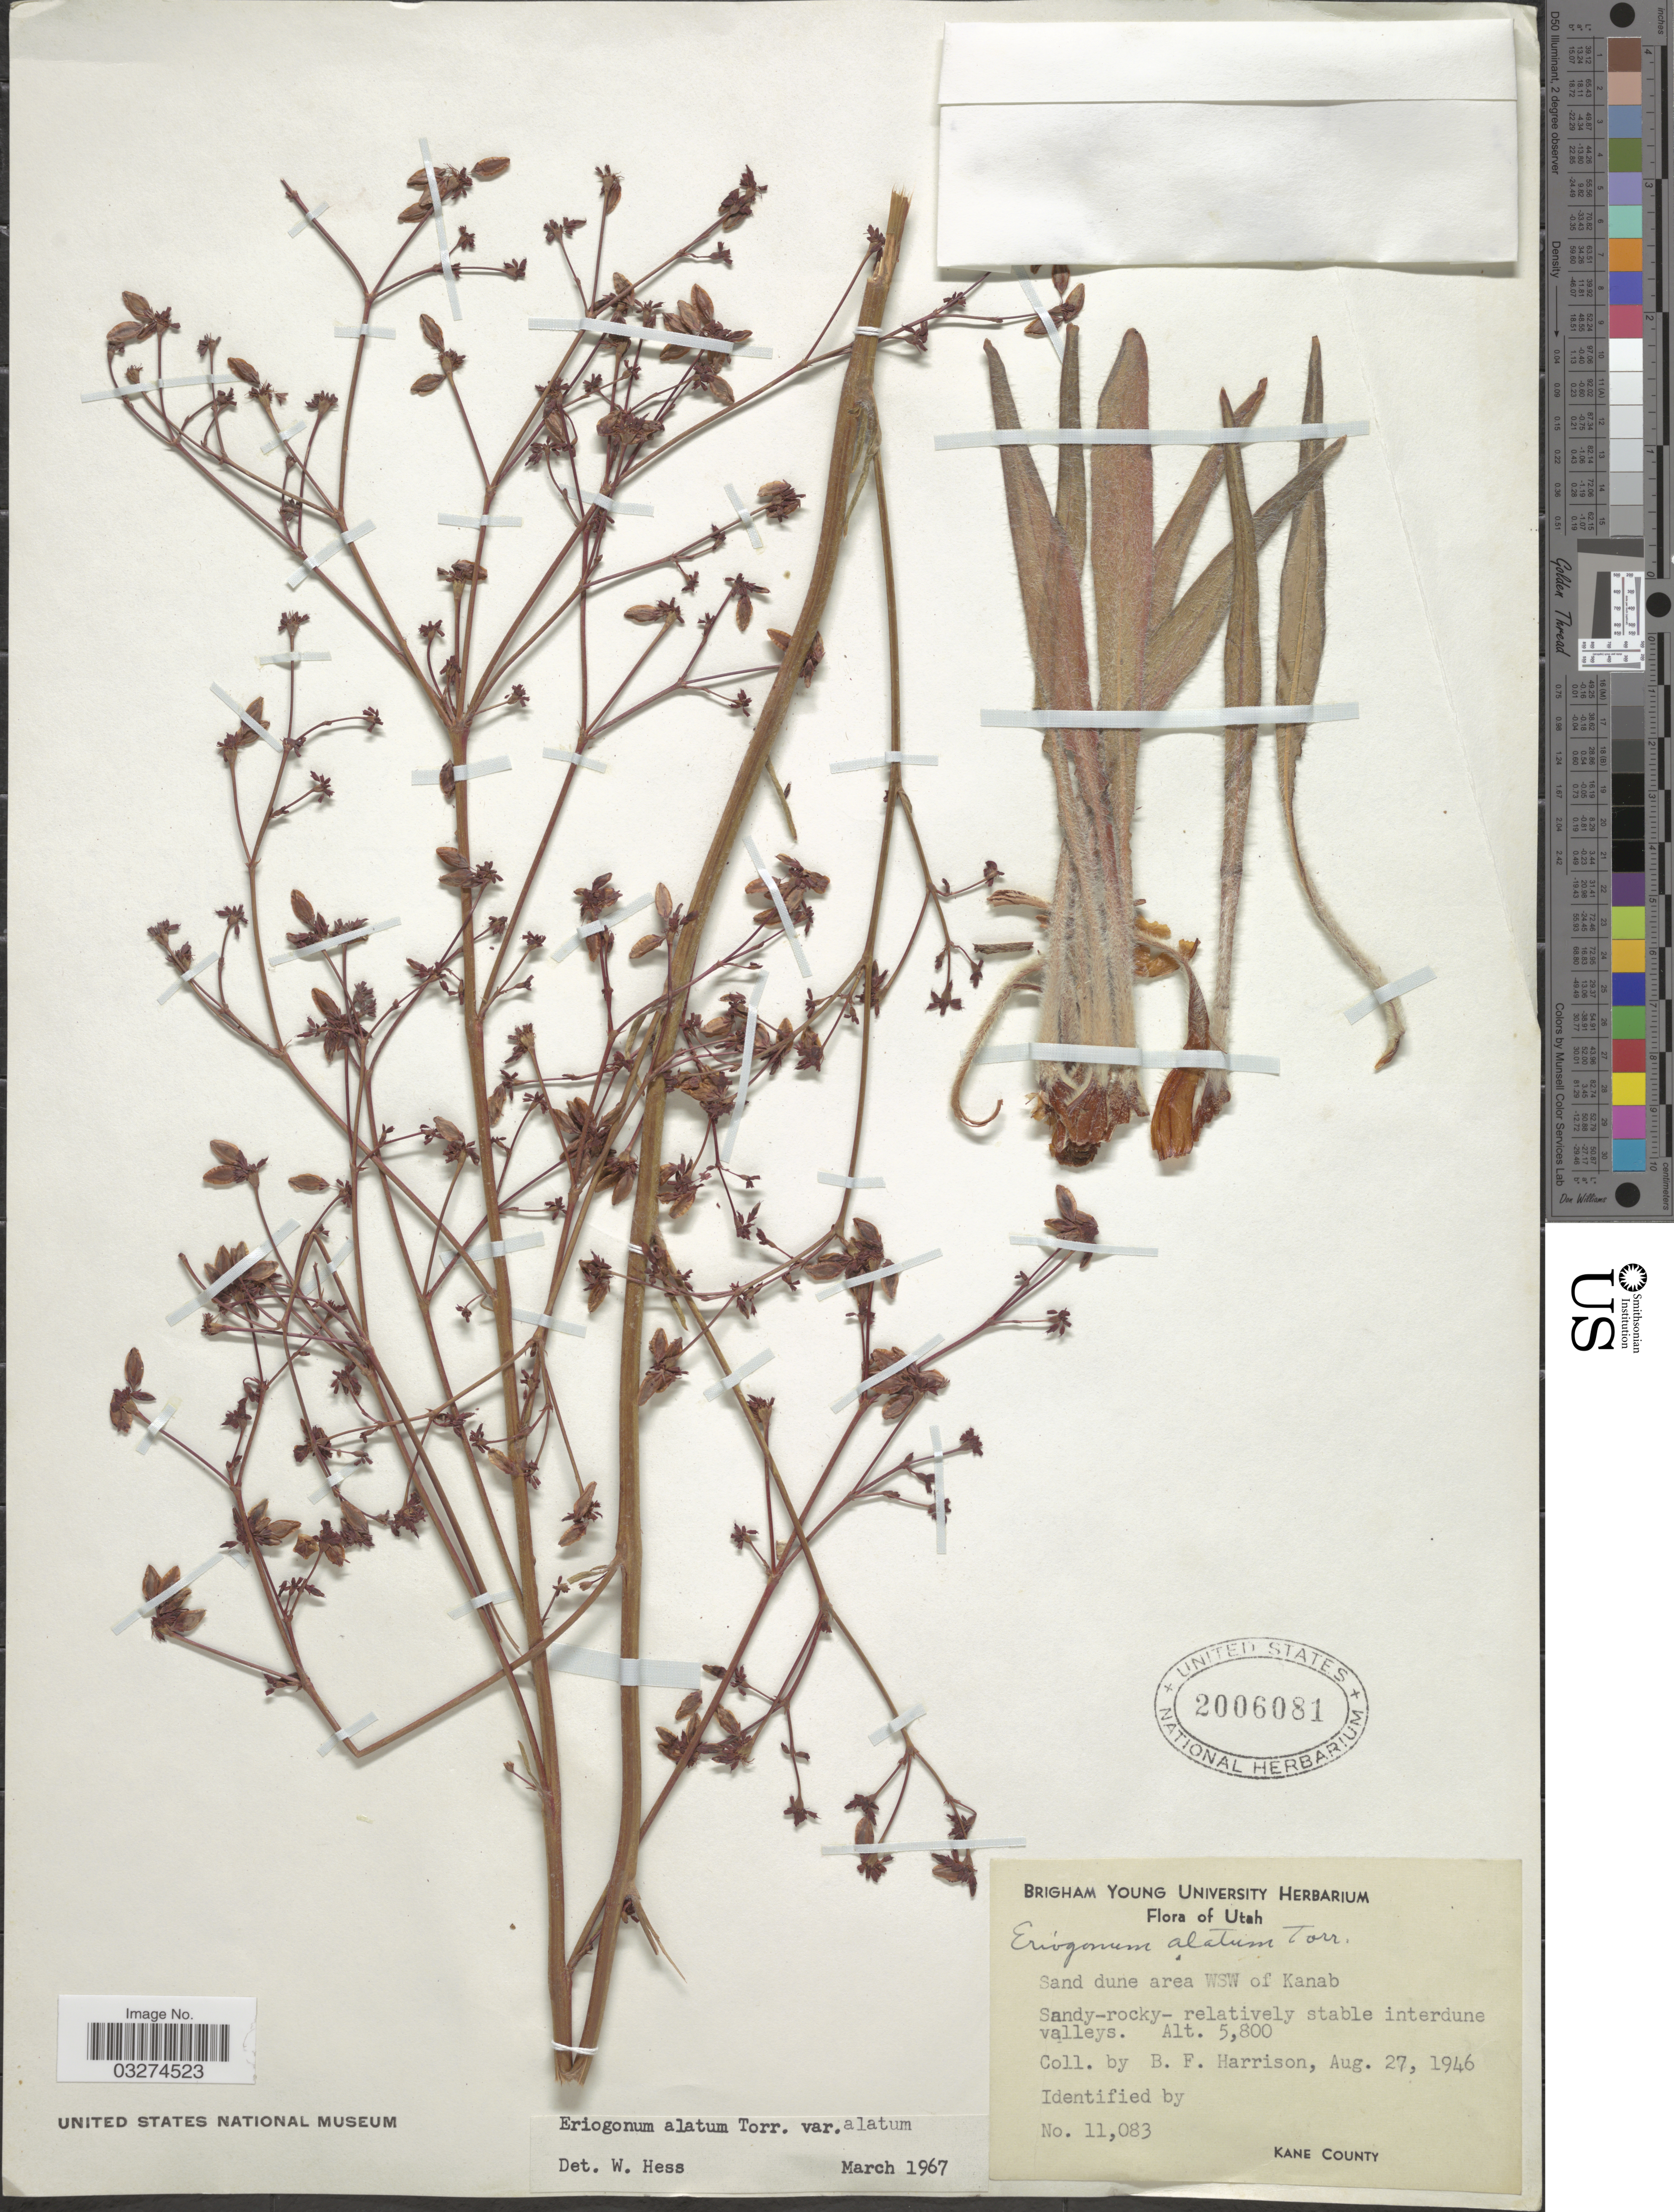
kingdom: Plantae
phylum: Tracheophyta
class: Magnoliopsida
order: Caryophyllales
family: Polygonaceae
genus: Eriogonum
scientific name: Eriogonum alatum var. alatum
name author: Torr.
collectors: B. F. Harrison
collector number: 11083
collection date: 1946-08-27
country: United States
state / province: Utah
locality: Sand dune area WSW of Kanab. Kane County.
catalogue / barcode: US 2006081